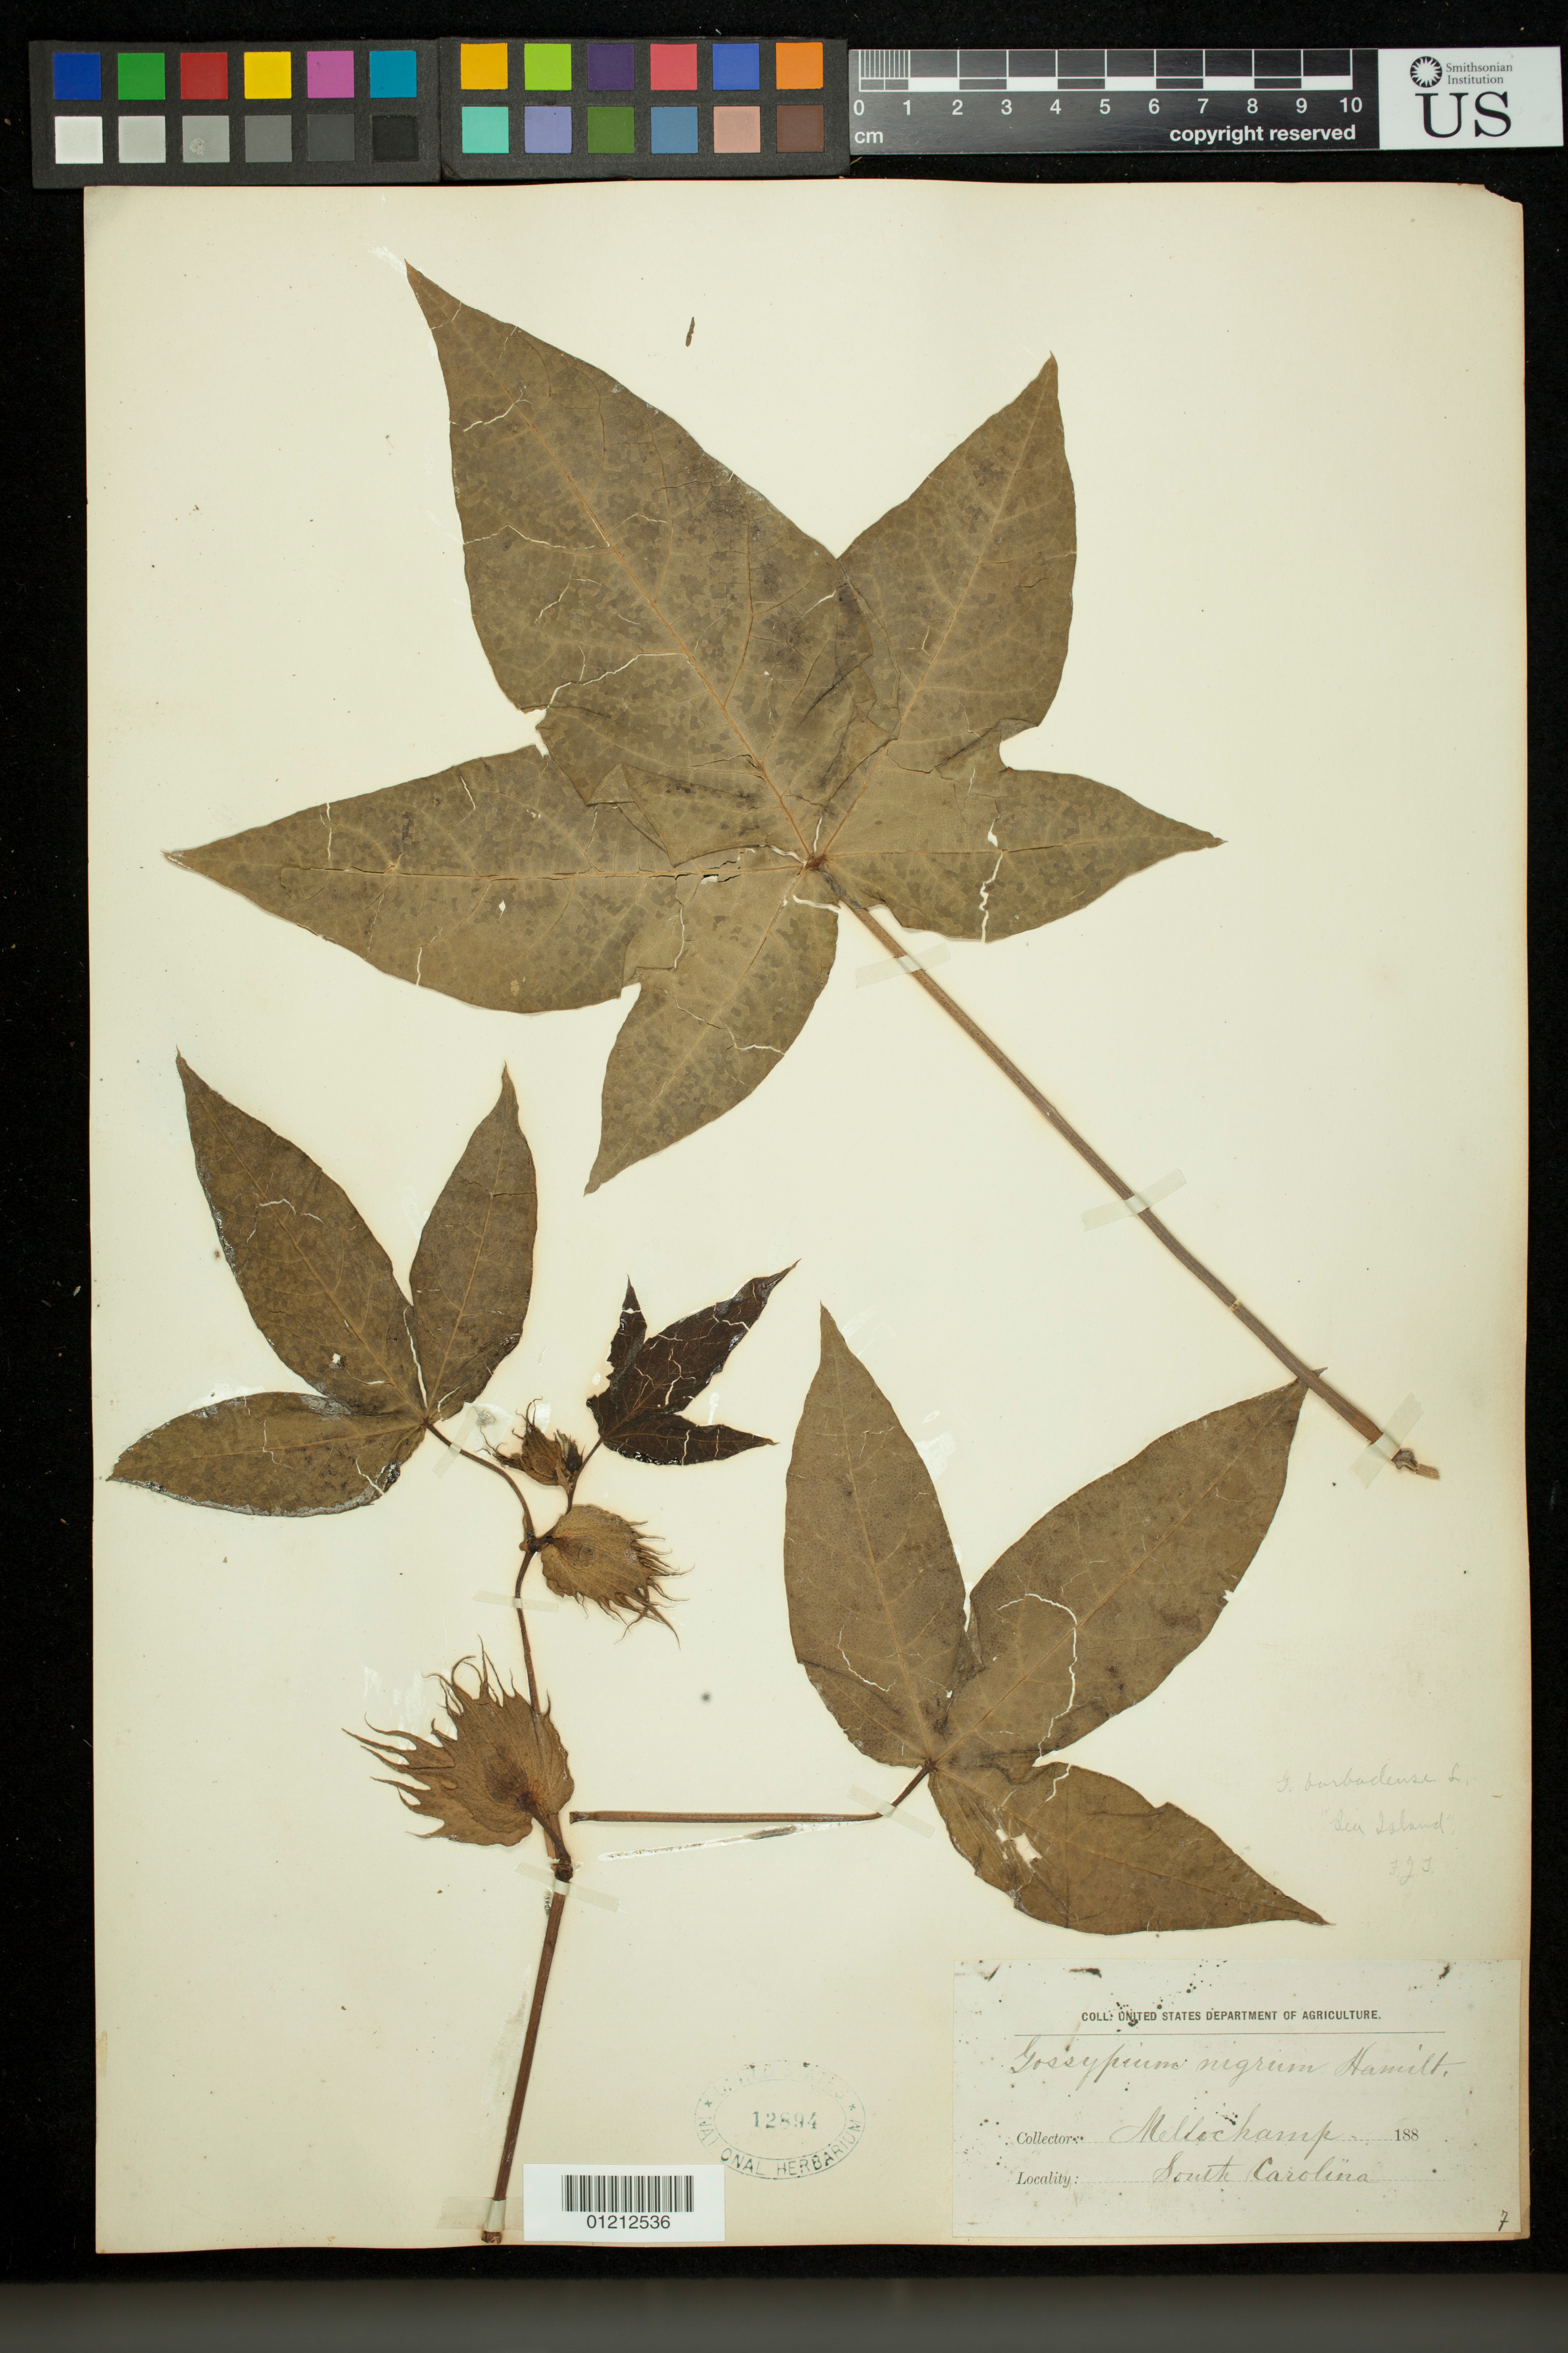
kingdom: Plantae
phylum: Tracheophyta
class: Magnoliopsida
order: Malvales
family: Malvaceae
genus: Gossypium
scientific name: Gossypium barbadense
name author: L.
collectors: -. Mellichamp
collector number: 188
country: United States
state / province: South Carolina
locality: South Carolina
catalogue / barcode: US 12894